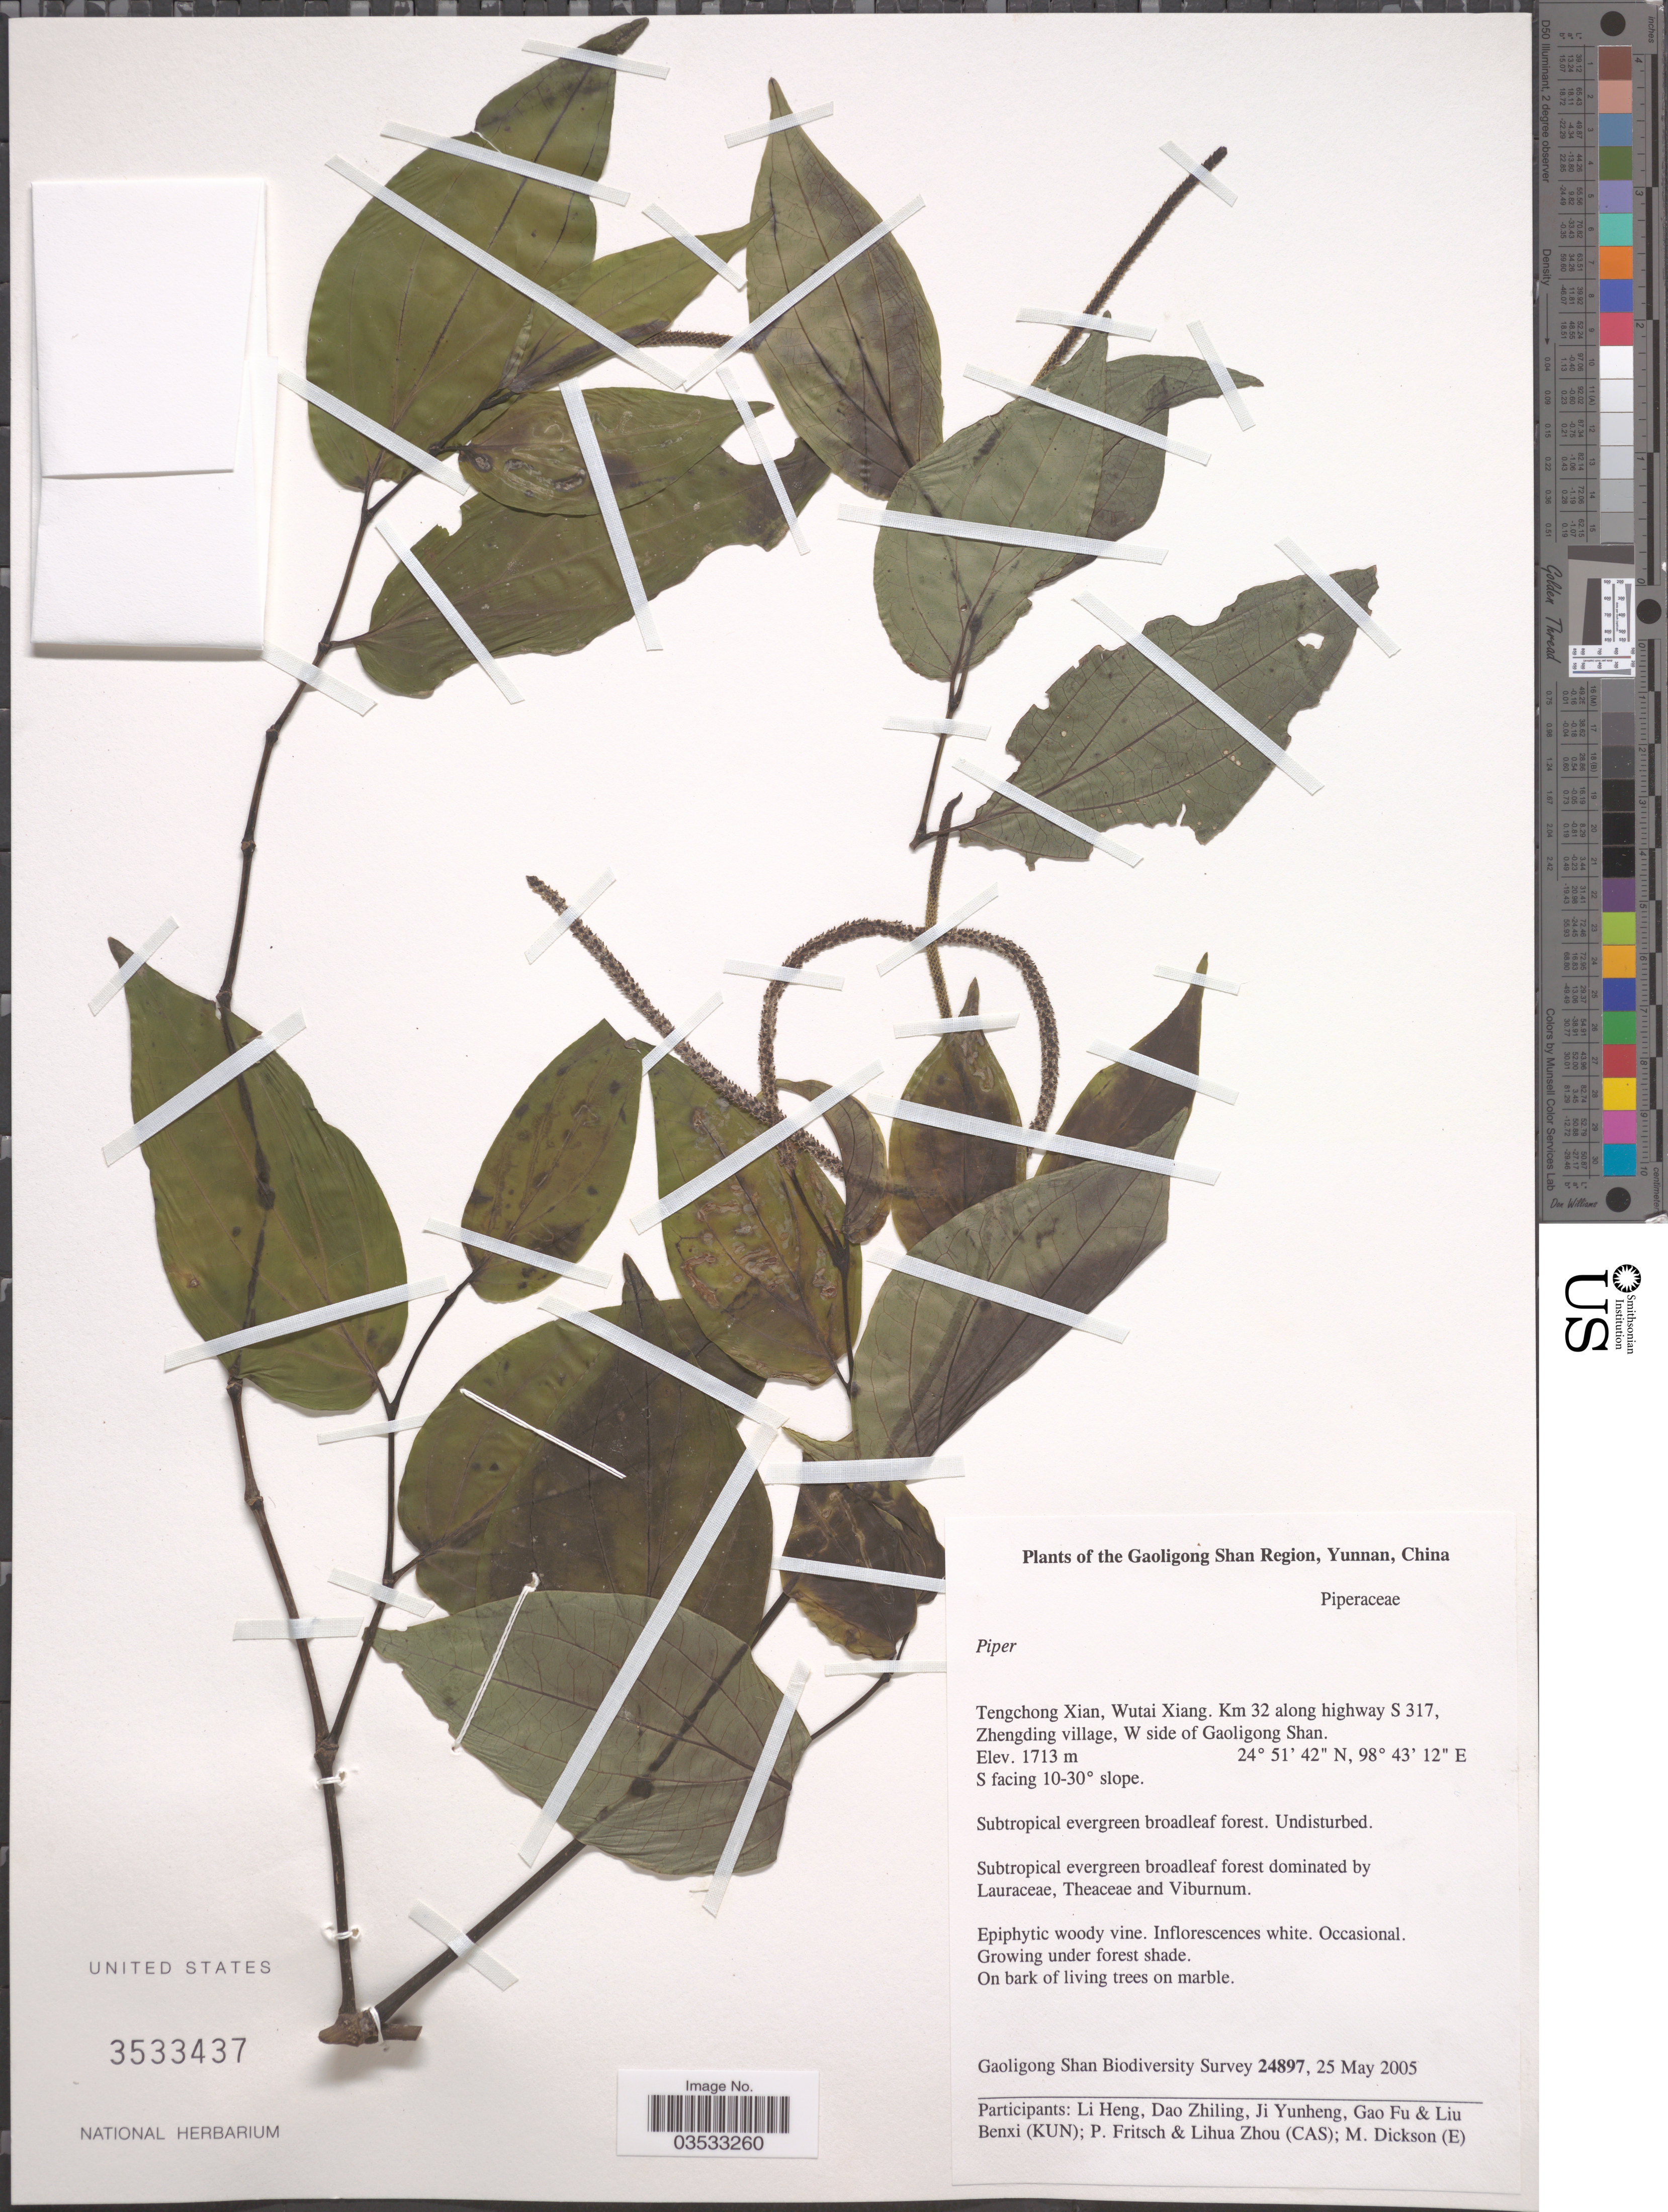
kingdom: Plantae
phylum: Tracheophyta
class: Magnoliopsida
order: Piperales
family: Piperaceae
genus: Piper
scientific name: Piper sp.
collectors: Gaoligong Shan Biodiversity Survey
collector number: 24897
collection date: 2005-05-25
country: China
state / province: Yunnan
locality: Gaoligong Shan Region. Tengchong Xian, Wutai Xiang, Km 32 along highway S 317, Zhengding village, W side of Gaoligong Shan. S facing 10-30° slope.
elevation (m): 1713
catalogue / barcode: US 3533437